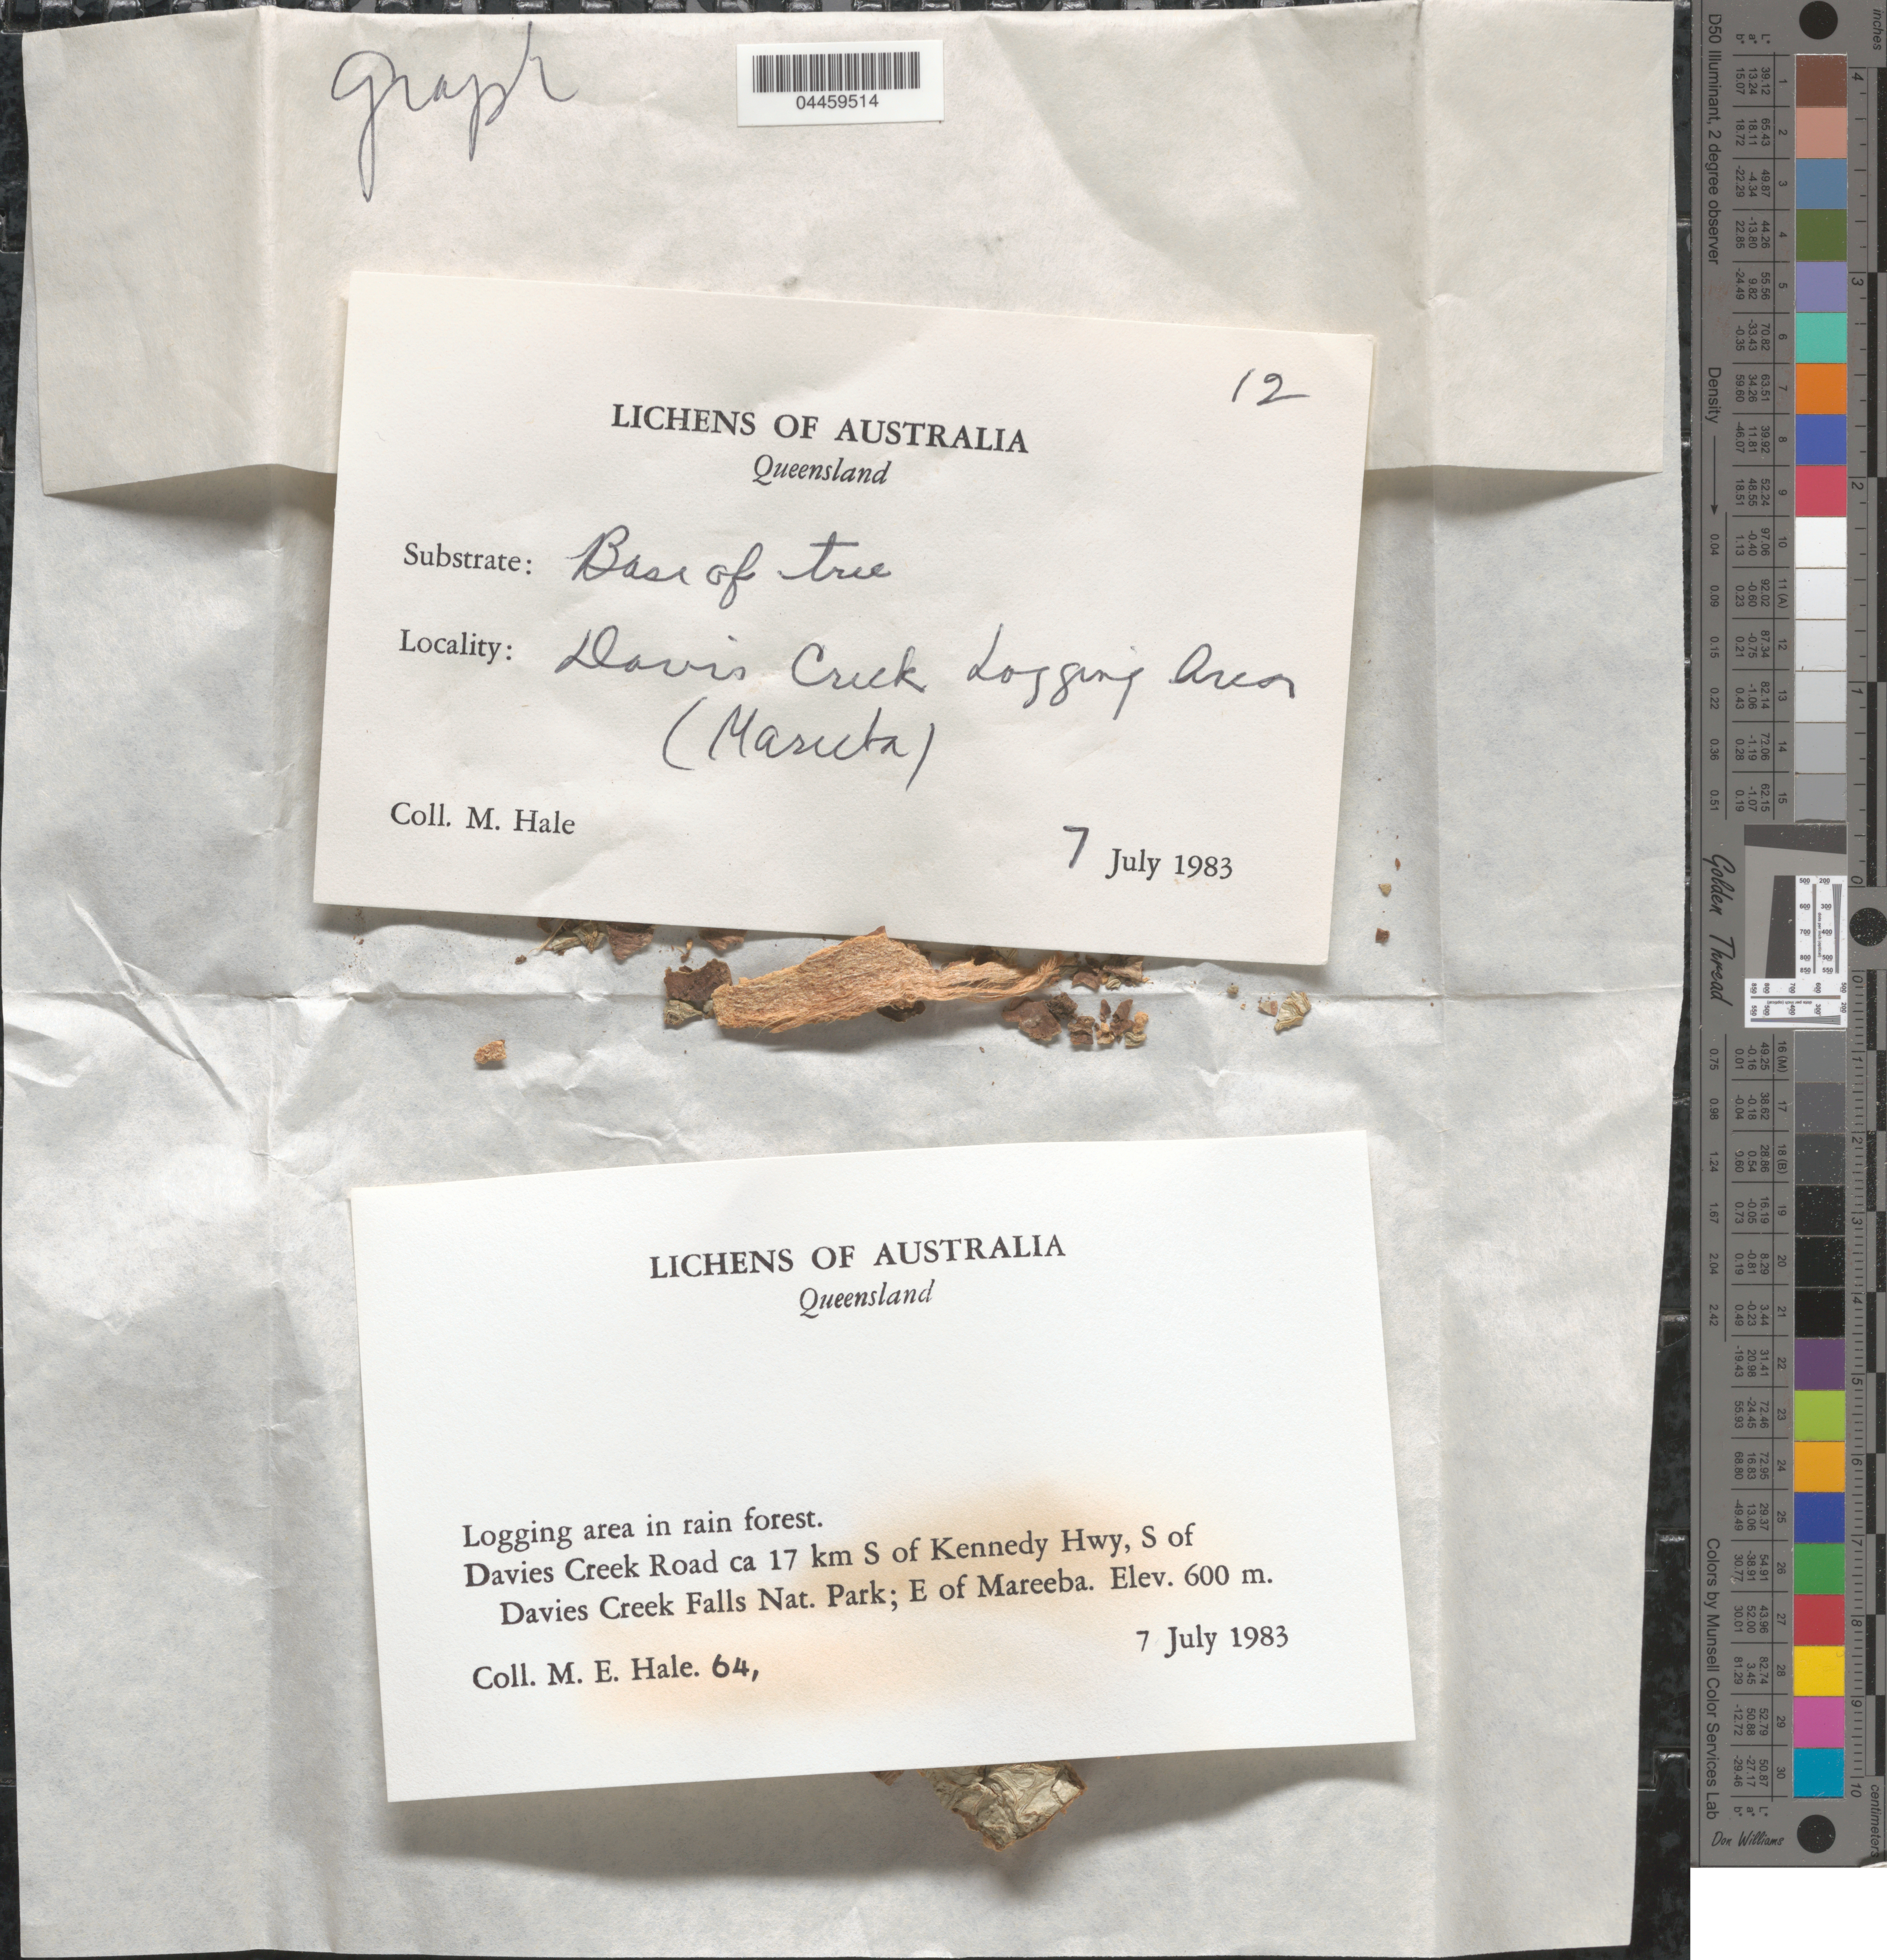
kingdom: Fungi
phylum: Ascomycota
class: Lecanoromycetes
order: Ostropales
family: Graphidaceae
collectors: M. Hale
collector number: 64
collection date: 1983-07-07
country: Australia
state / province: Queensland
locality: Davies Creek Road ca 17 km S of Kennedy Hwy, S of Davies Creek Falls Nat. Park; E of Mareeba.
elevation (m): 600